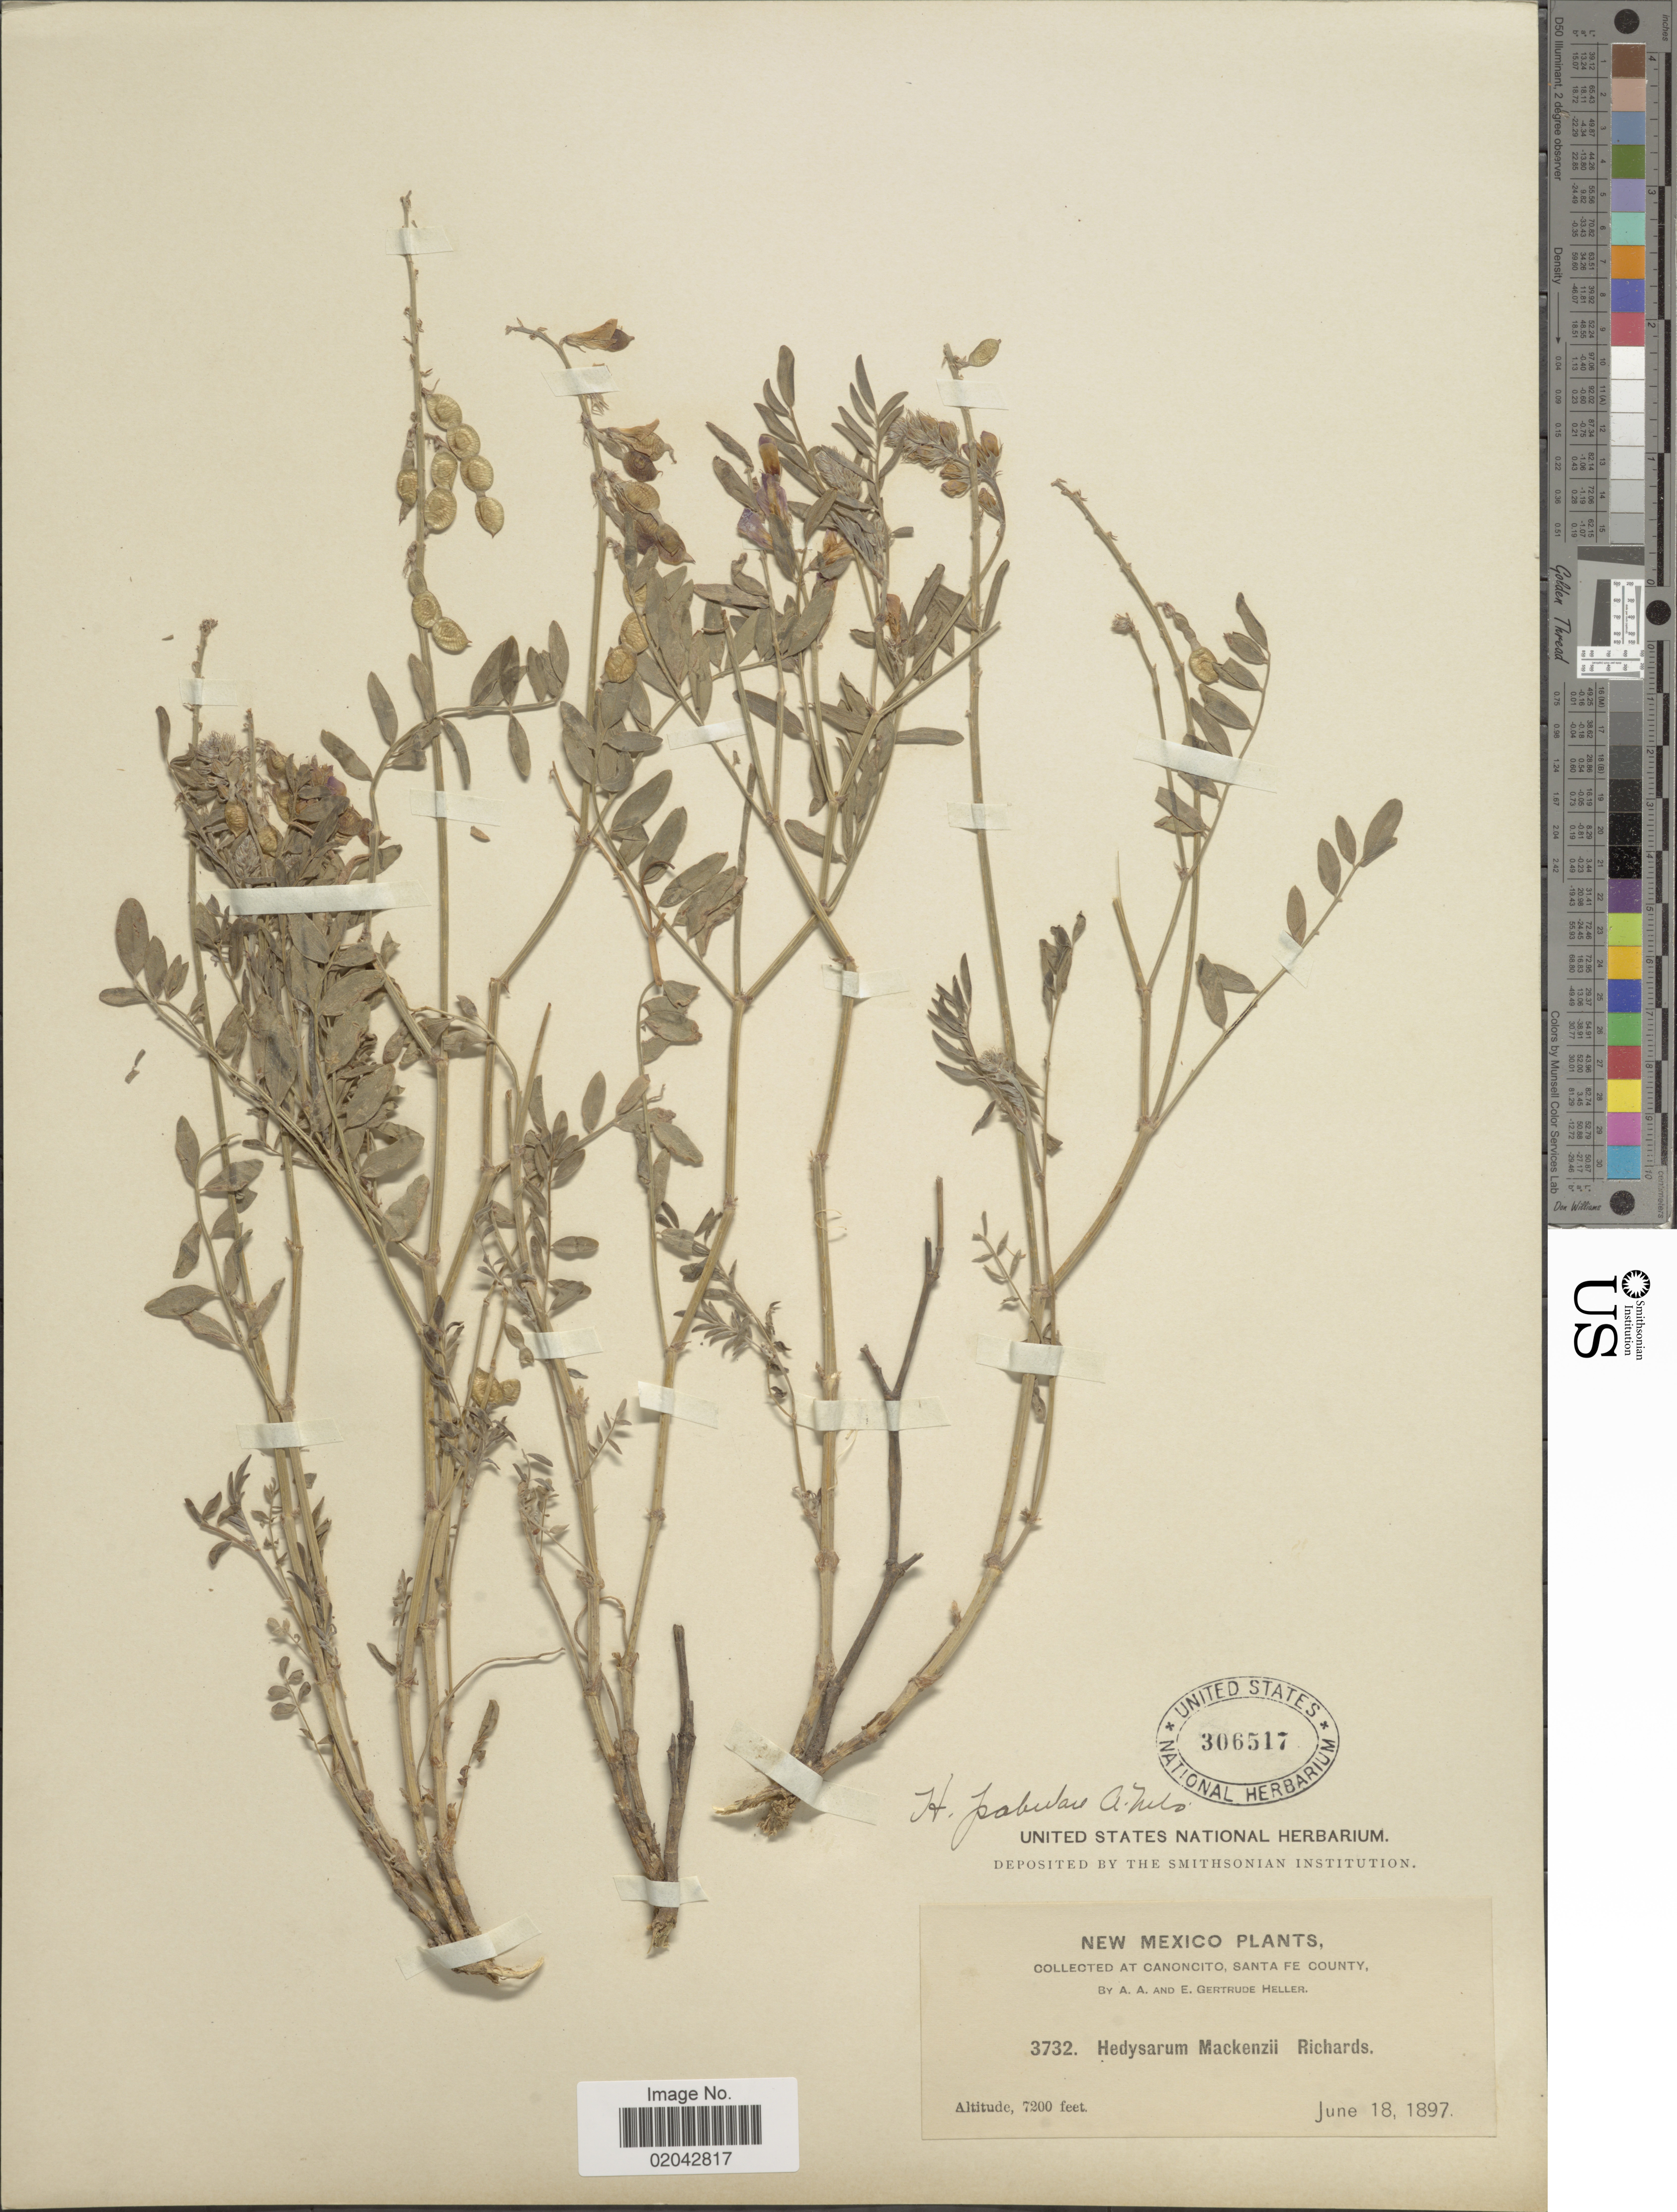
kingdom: Plantae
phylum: Tracheophyta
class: Magnoliopsida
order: Fabales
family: Fabaceae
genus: Hedysarum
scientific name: Hedysarum pabulare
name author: A. Nelson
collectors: A. A. Heller & E. G. Heller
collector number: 3732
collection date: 1897-06-18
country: United States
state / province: New Mexico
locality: Canoncito, Santa Fe County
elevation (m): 2195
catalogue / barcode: US 306517